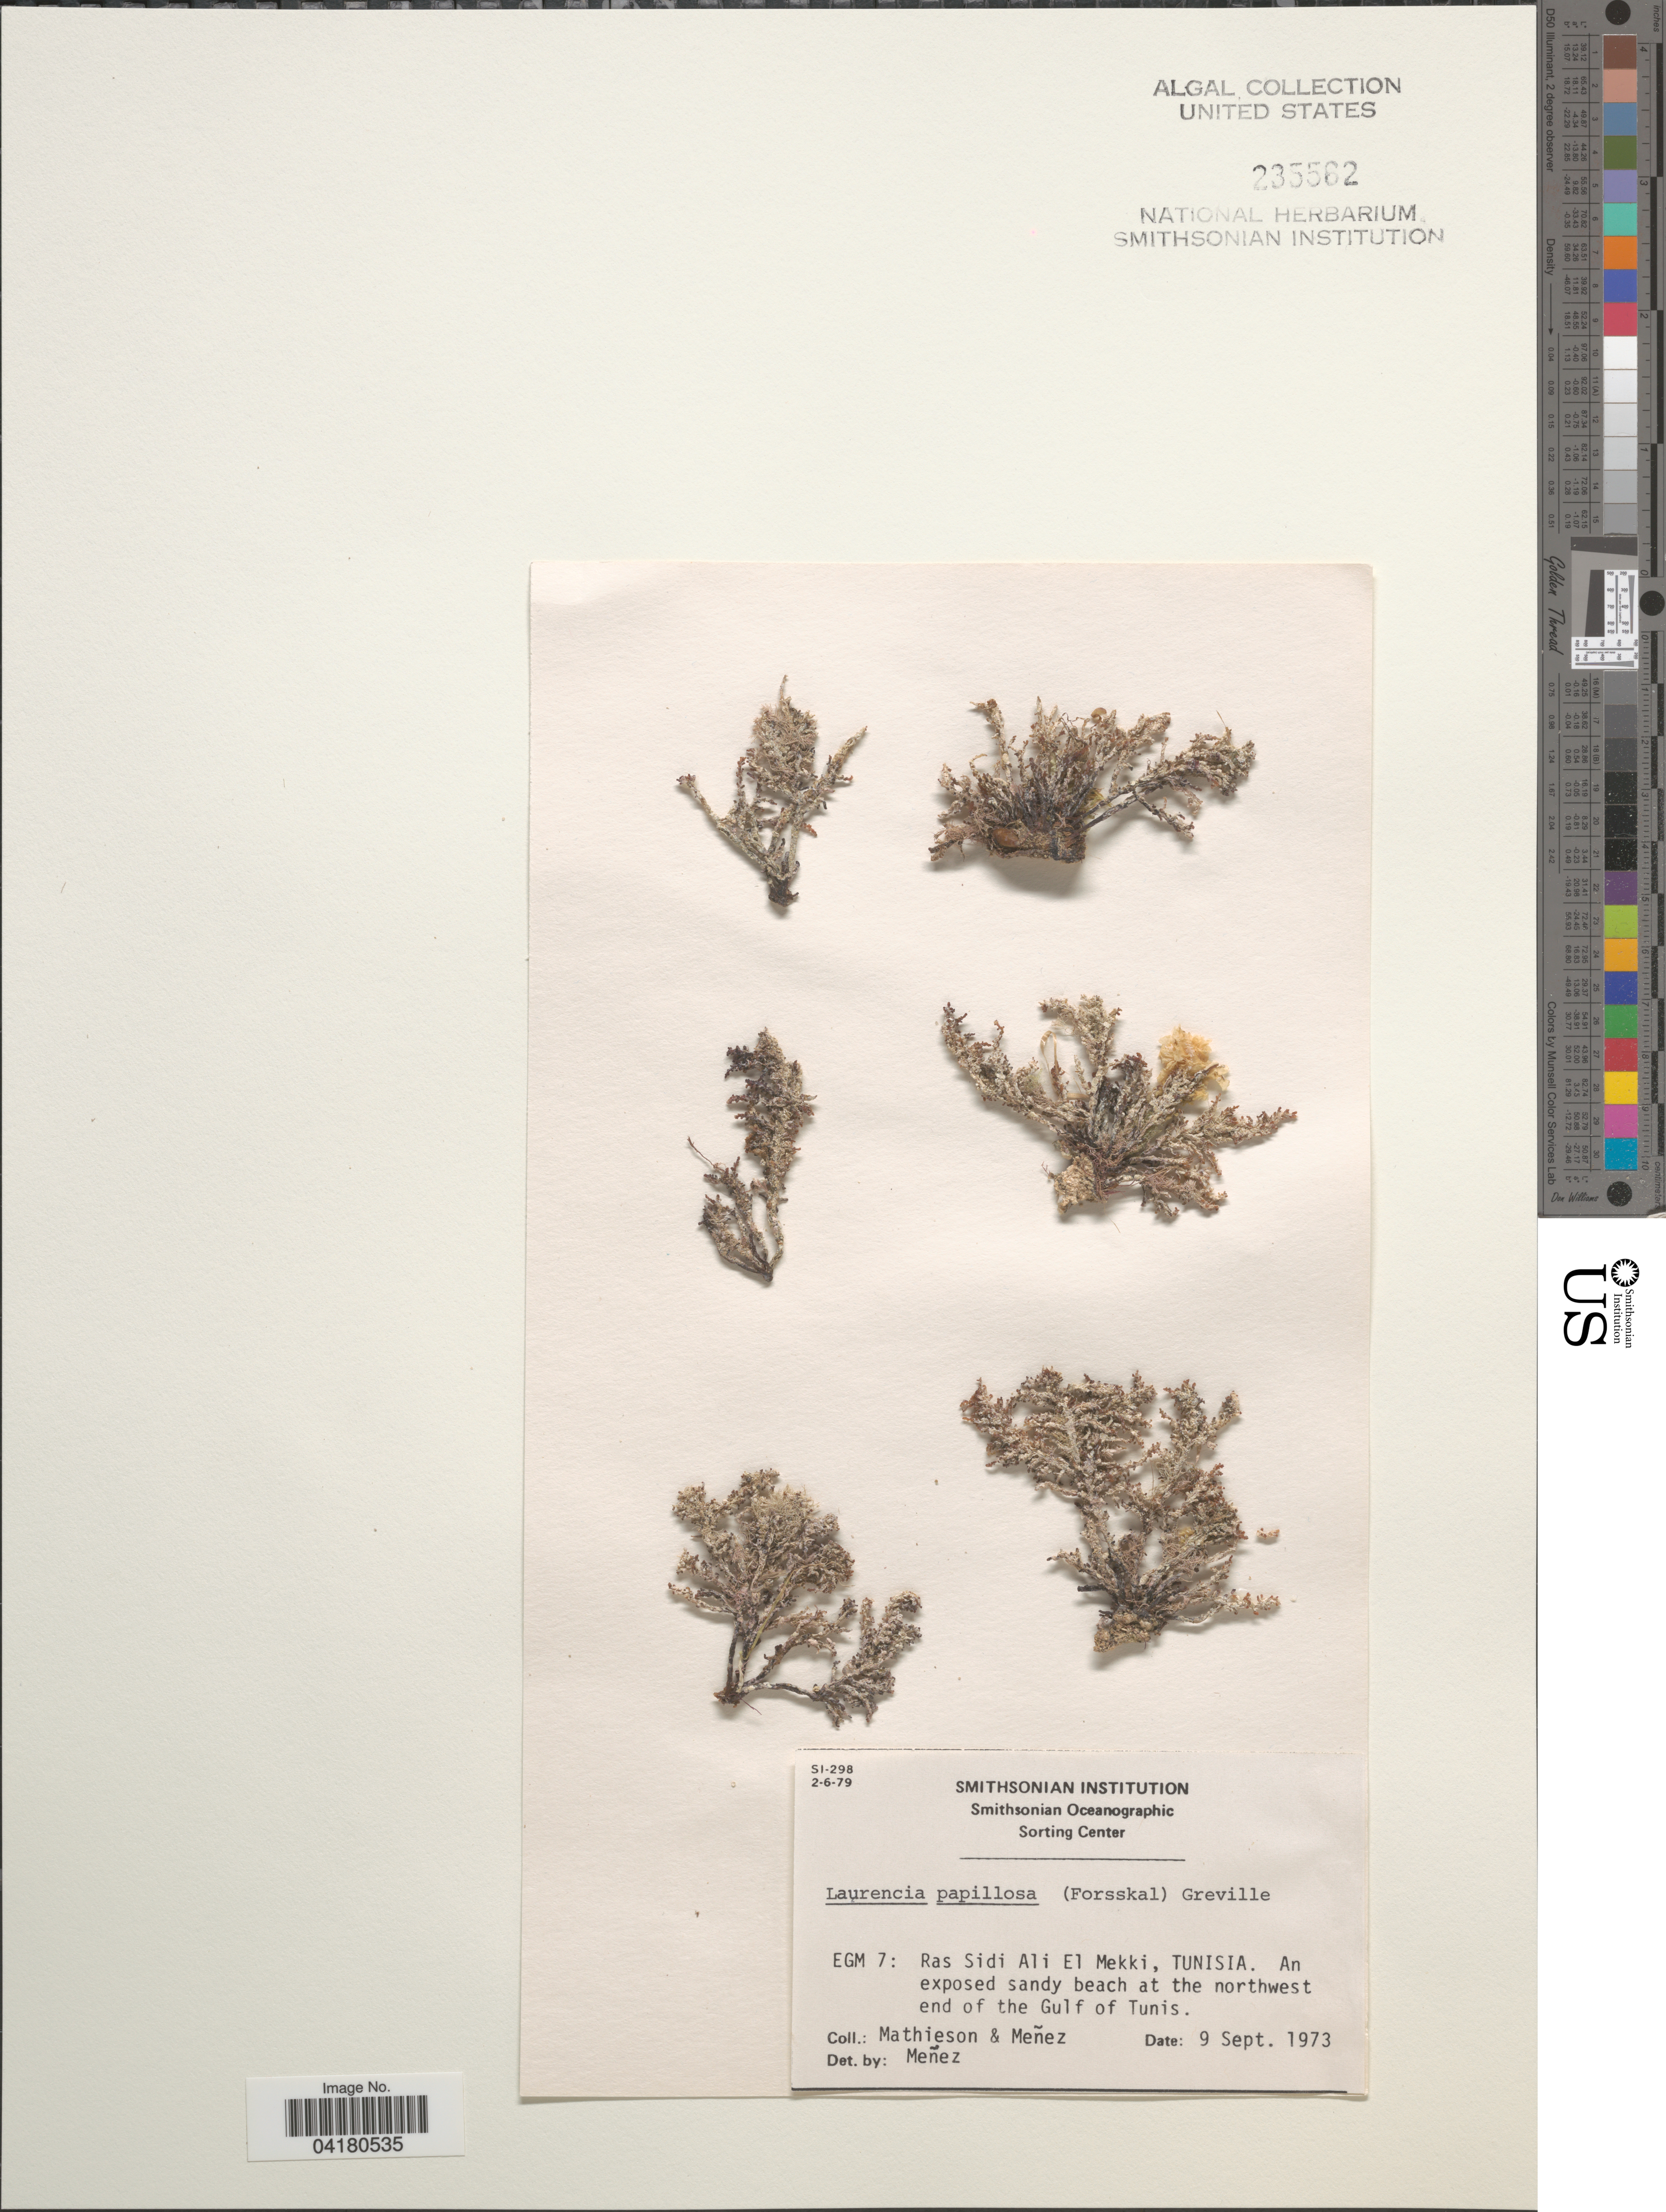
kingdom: Plantae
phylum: Rhodophyta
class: Florideophyceae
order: Ceramiales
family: Rhodomelaceae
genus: Palisada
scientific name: Palisada perforata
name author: (Bory) K.W. Nam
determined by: Algae name updating Project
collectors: Mathieson & Menez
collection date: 1973-09-09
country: Tunisia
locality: EGM 7: Ras Sidi Ali El Mekki, Tunisia. An exposed sandy beach at the northwest end of the Gulf of Tunis.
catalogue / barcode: US 235562